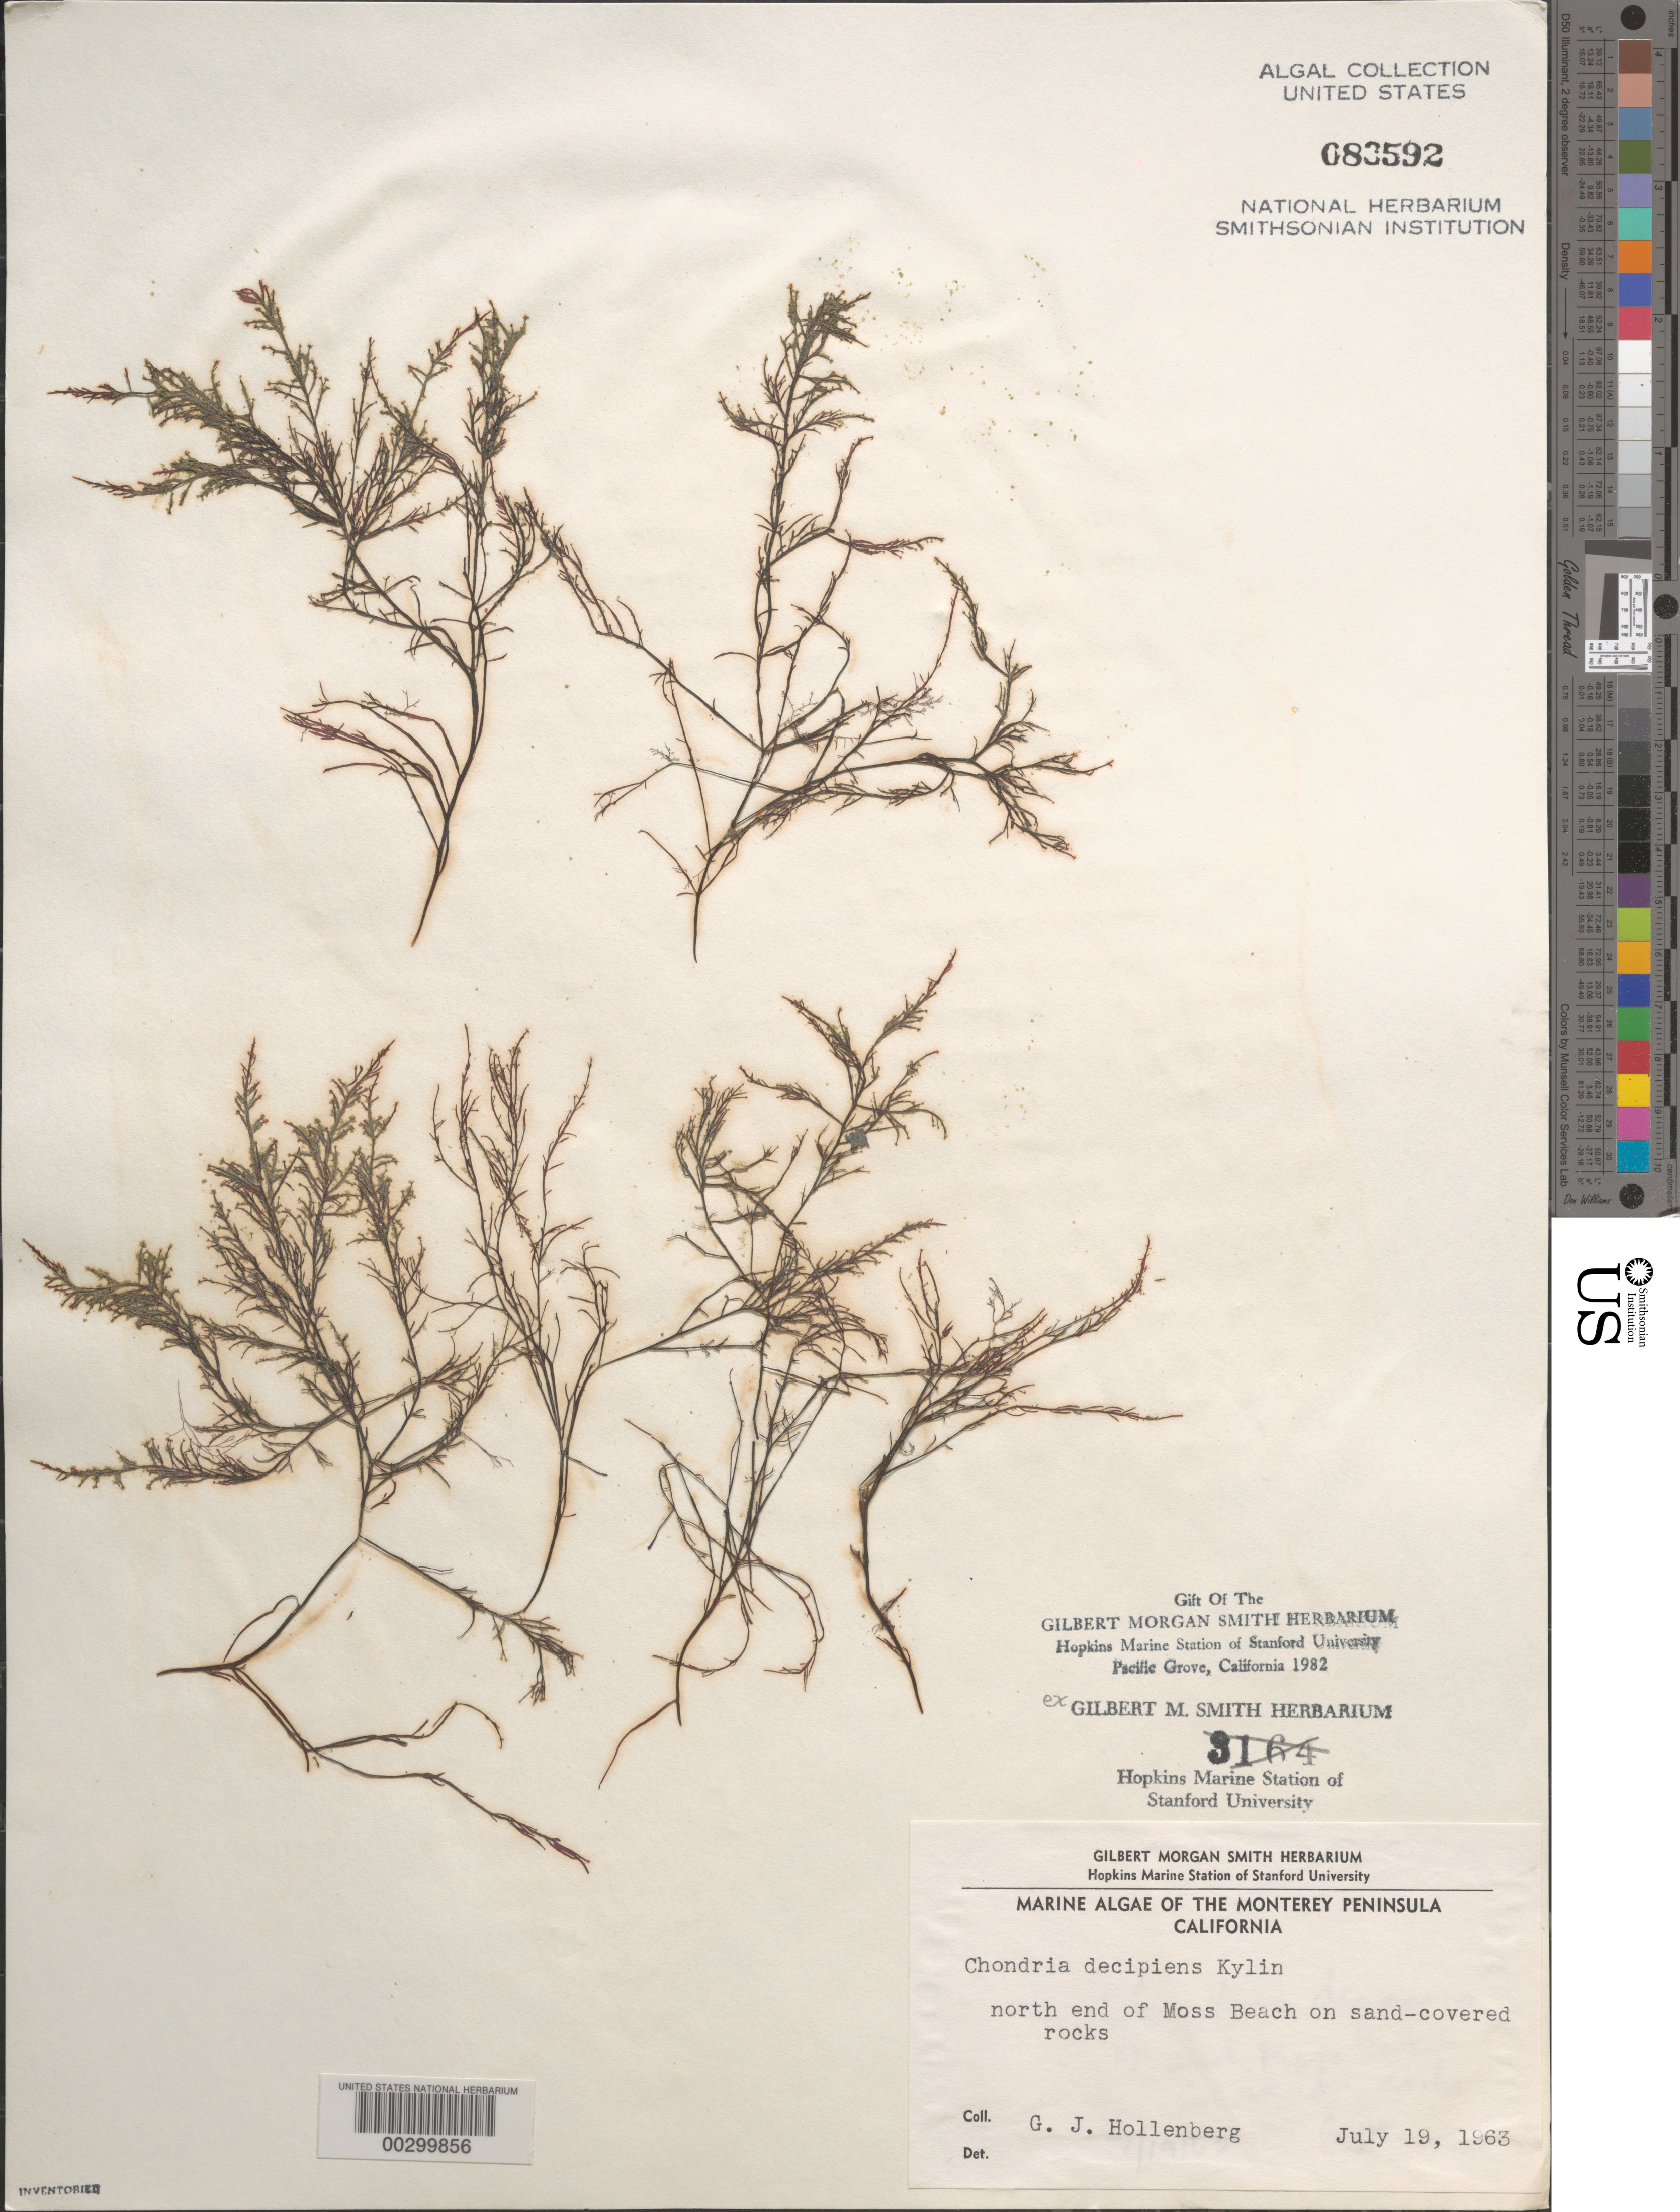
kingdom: Plantae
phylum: Rhodophyta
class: Florideophyceae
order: Ceramiales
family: Rhodomelaceae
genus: Chondria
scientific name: Chondria decipiens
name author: Kylin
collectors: G. Hollenberg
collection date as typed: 19 Jul 1968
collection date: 1968-07-19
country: United States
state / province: California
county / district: Monterey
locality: Moss Beach, north end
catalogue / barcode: US 83592